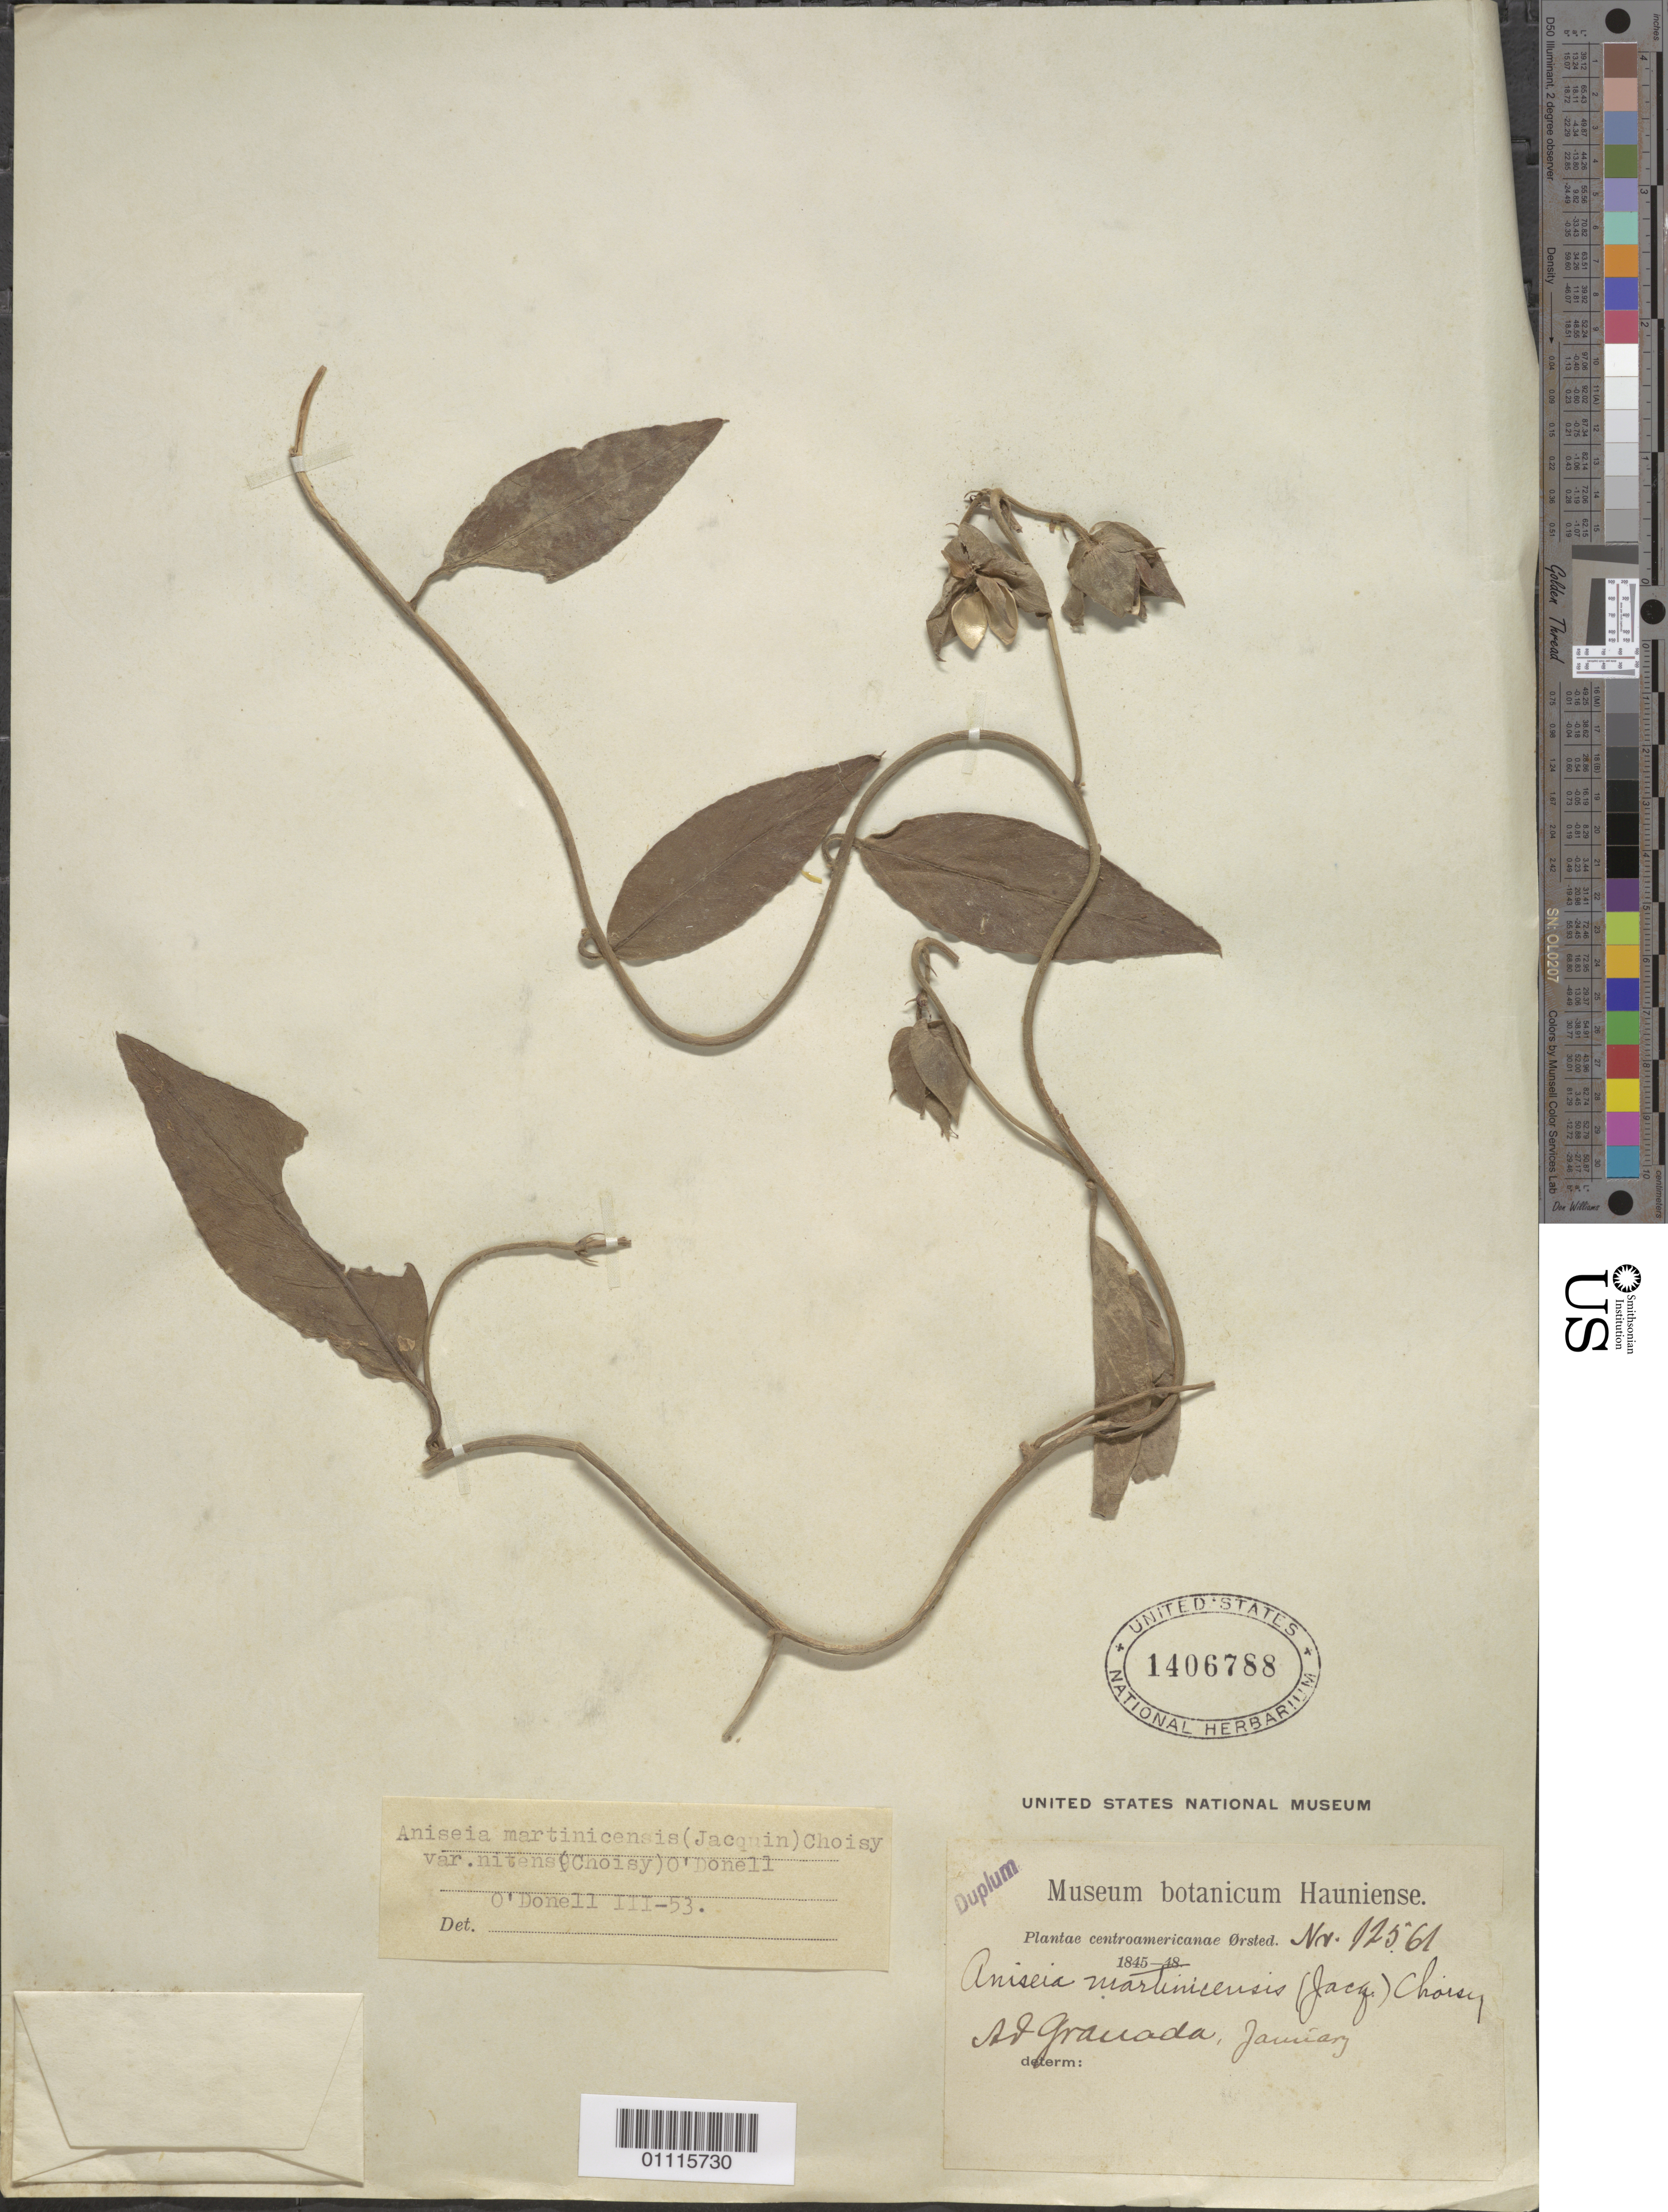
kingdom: Plantae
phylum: Tracheophyta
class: Magnoliopsida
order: Solanales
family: Convolvulaceae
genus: Aniseia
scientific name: Aniseia martinicensis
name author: (Jacq.) Choisy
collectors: A. S. Oersted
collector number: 12561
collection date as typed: Jan 1845 to 1848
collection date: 1845-01/1848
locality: Ad Granada.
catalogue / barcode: US 1406788